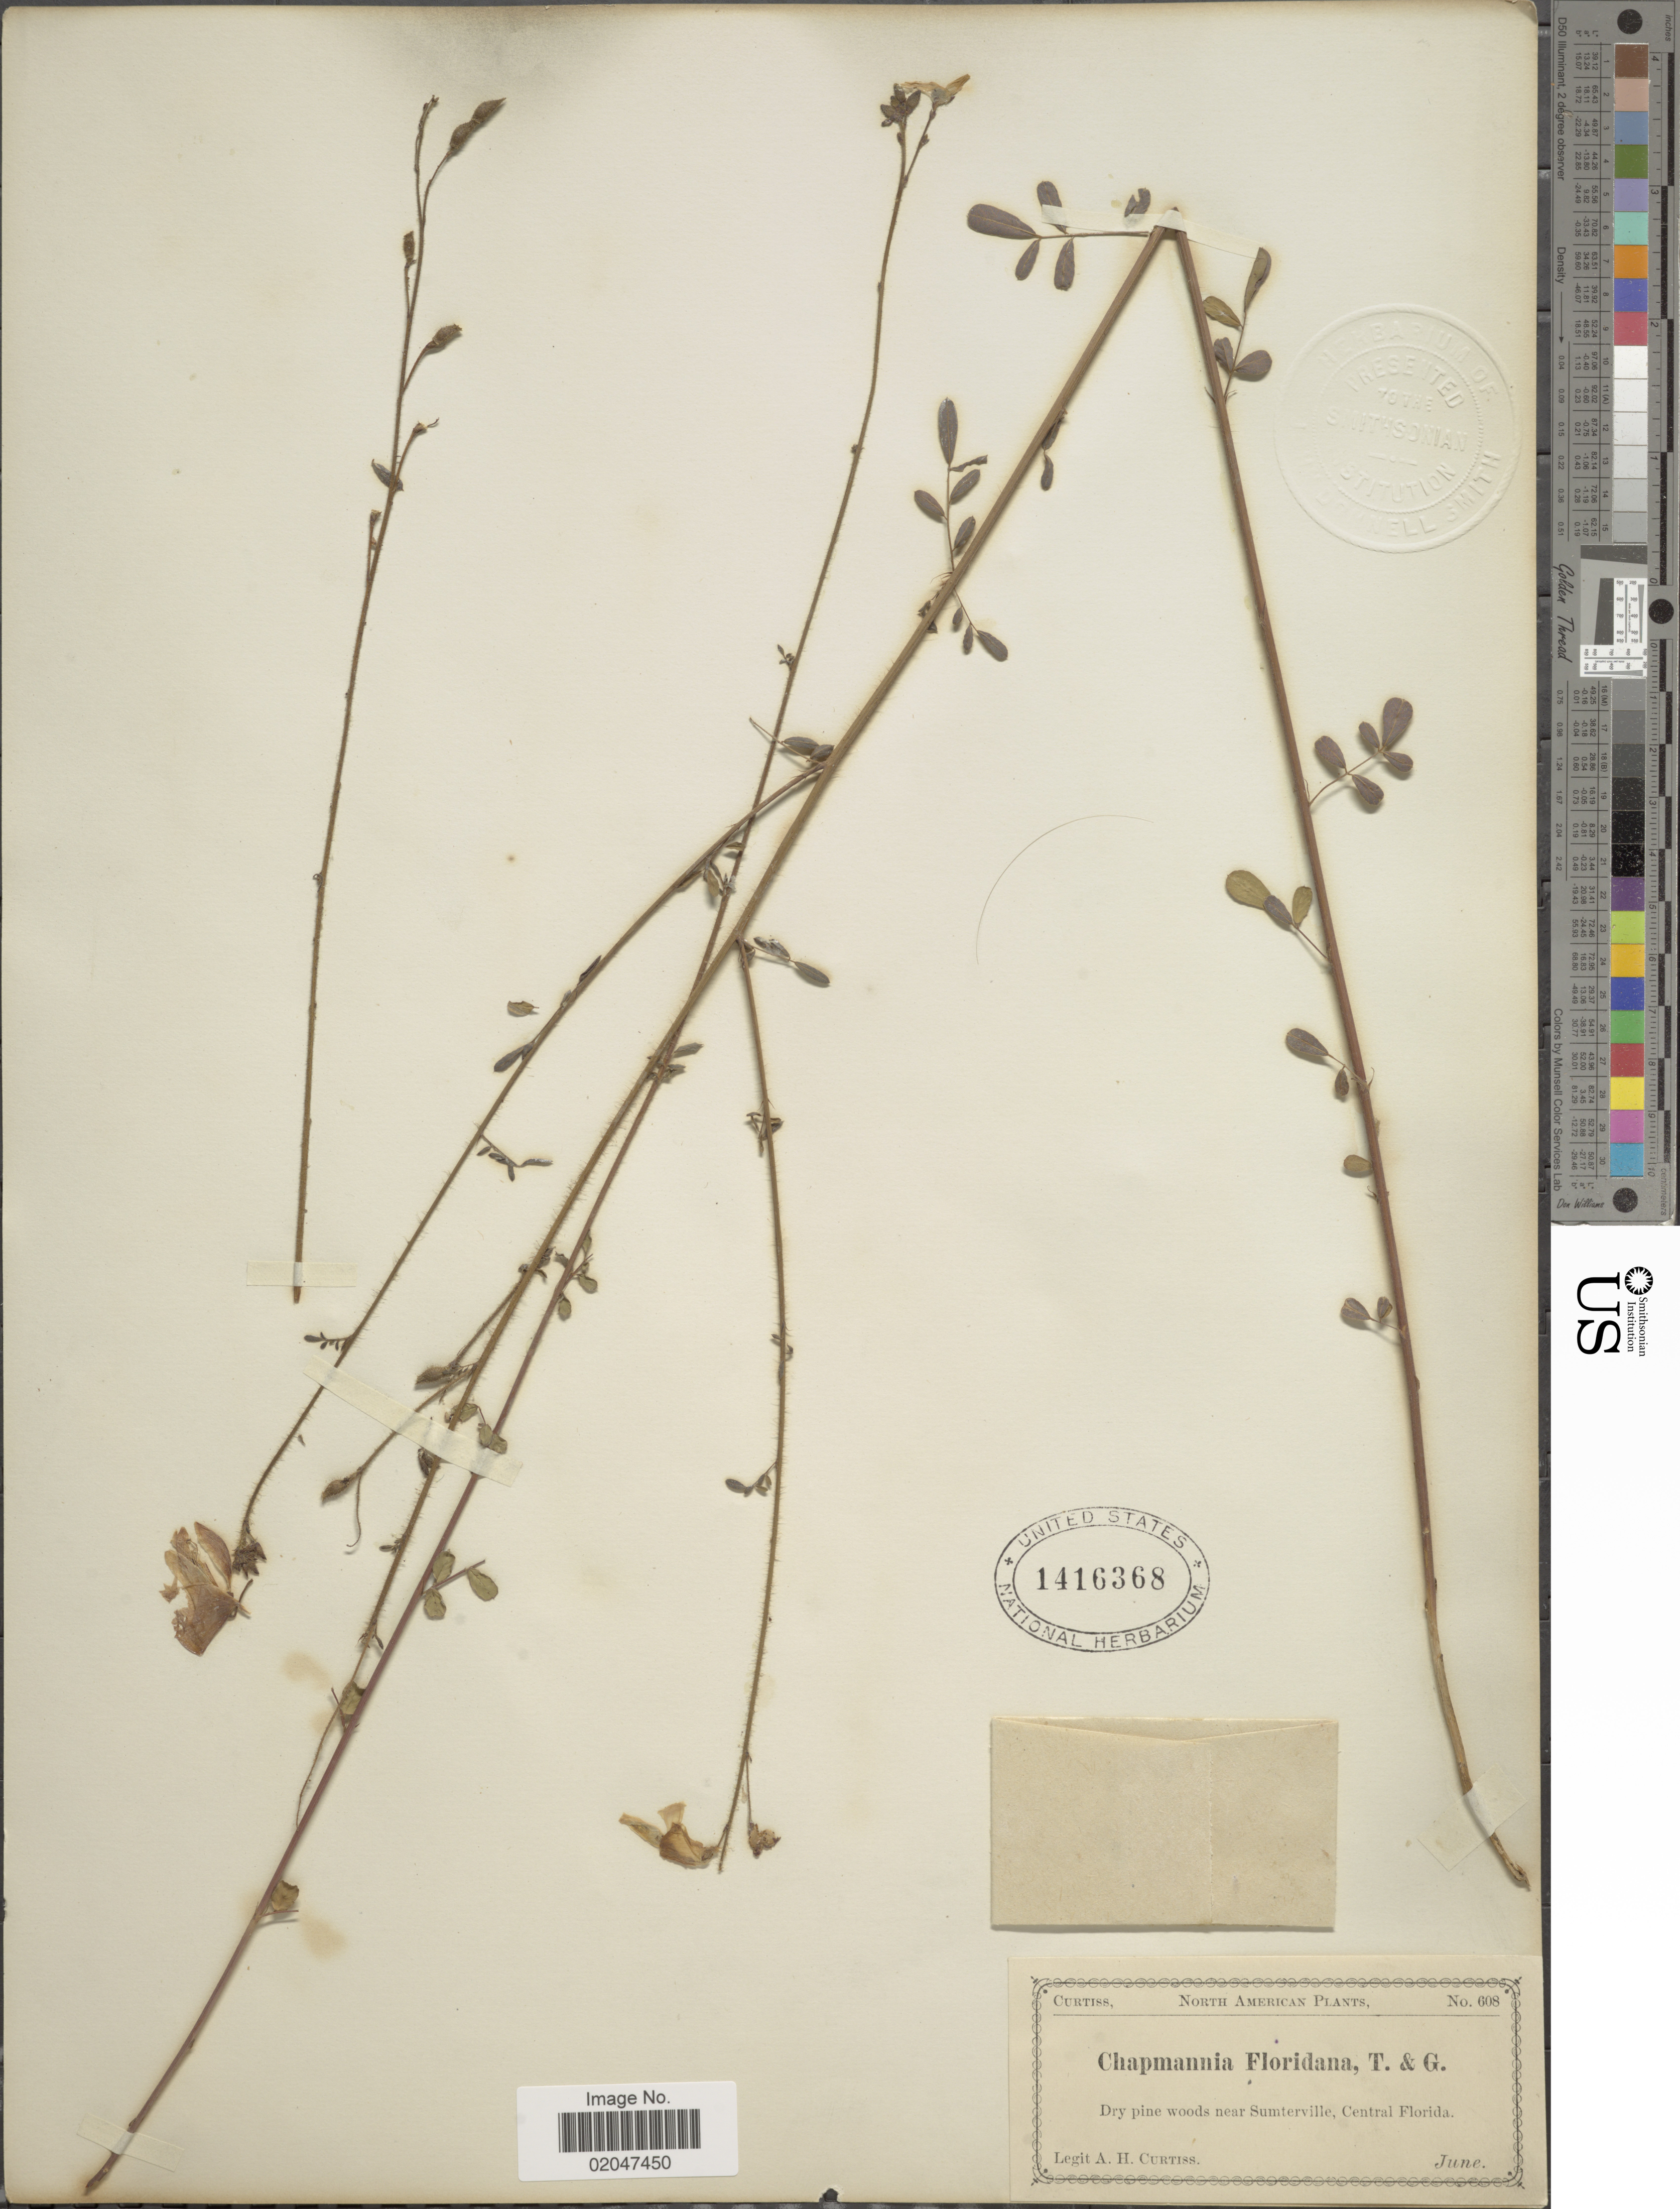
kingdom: Plantae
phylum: Tracheophyta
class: Magnoliopsida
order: Fabales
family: Fabaceae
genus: Chapmannia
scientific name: Chapmannia floridana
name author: Torr. & A. Gray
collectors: A. H. Curtiss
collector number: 608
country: United States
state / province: Florida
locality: Dry pine woods near Sumterville, Central Florida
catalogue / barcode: US 1416368